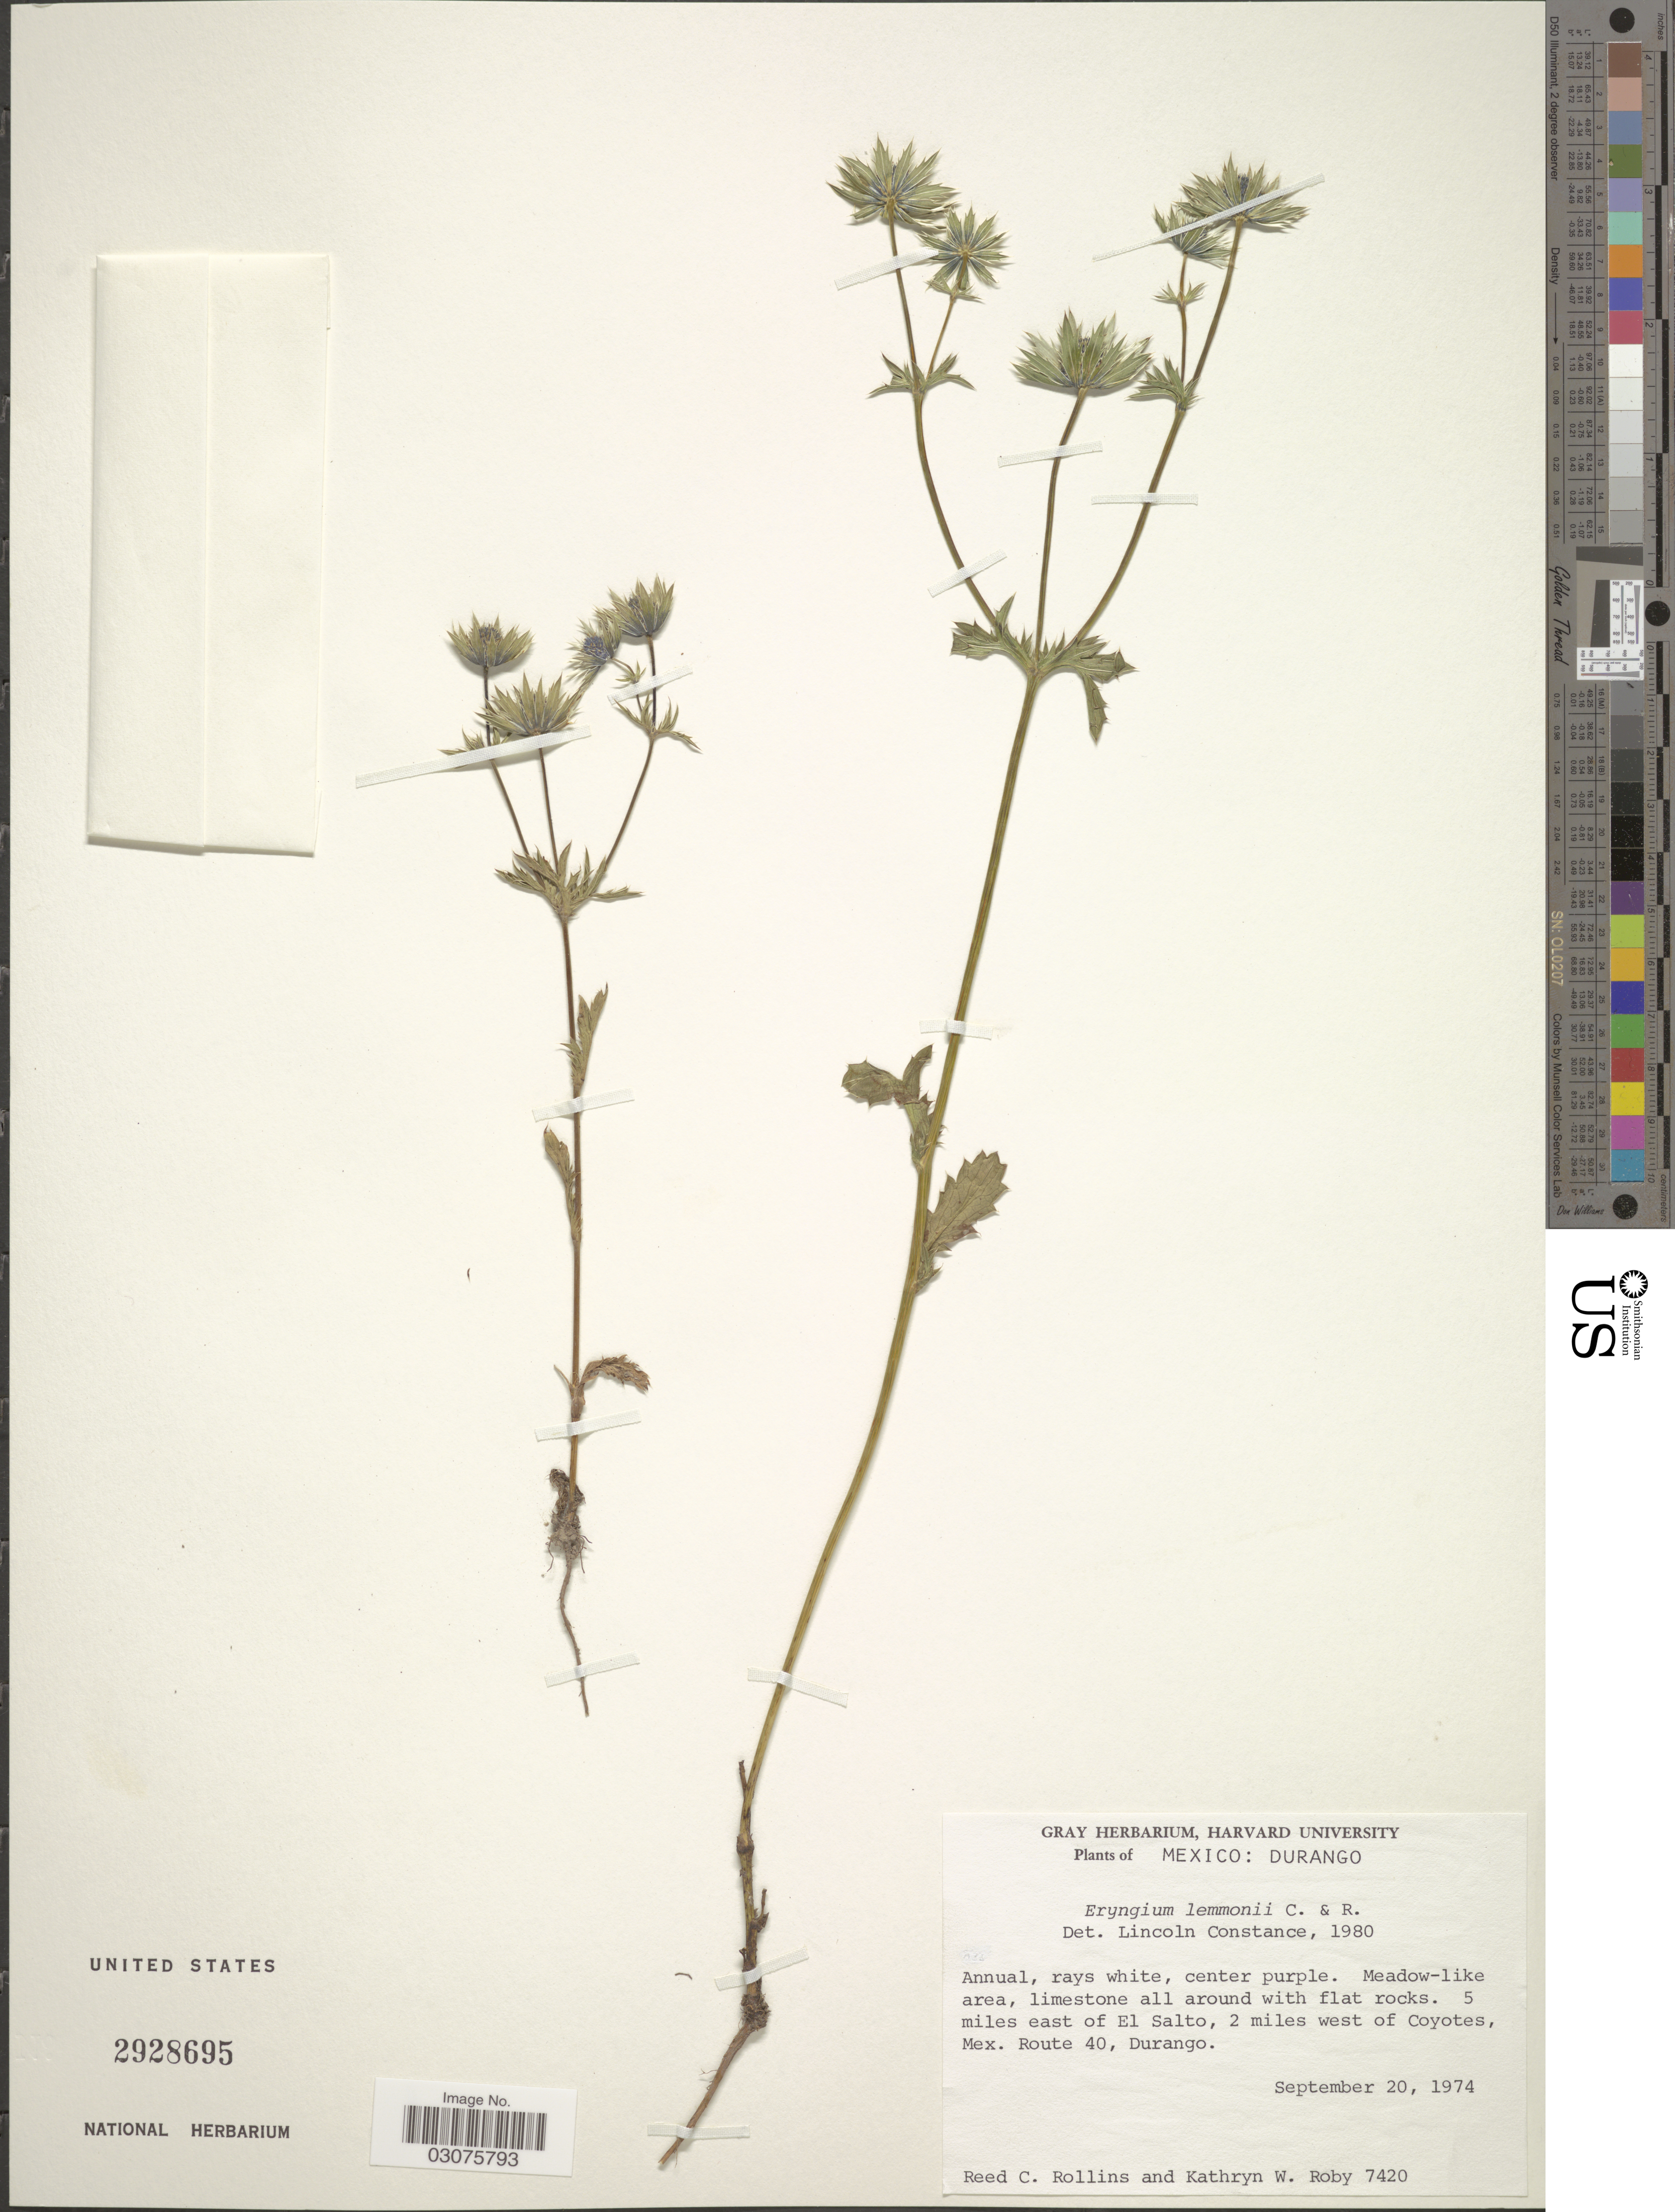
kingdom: Plantae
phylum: Tracheophyta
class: Magnoliopsida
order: Apiales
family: Apiaceae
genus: Eryngium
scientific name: Eryngium lemmonii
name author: J.M. Coult. & Rose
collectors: R. C. Rollins & K. W. Roby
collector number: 7420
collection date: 1974-09-20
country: Mexico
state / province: Durango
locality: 5 miles east of El Salto, 2 miles west of Coyotes, Mex. Route 40, Durango.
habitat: meadow-like area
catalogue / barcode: US 2928695